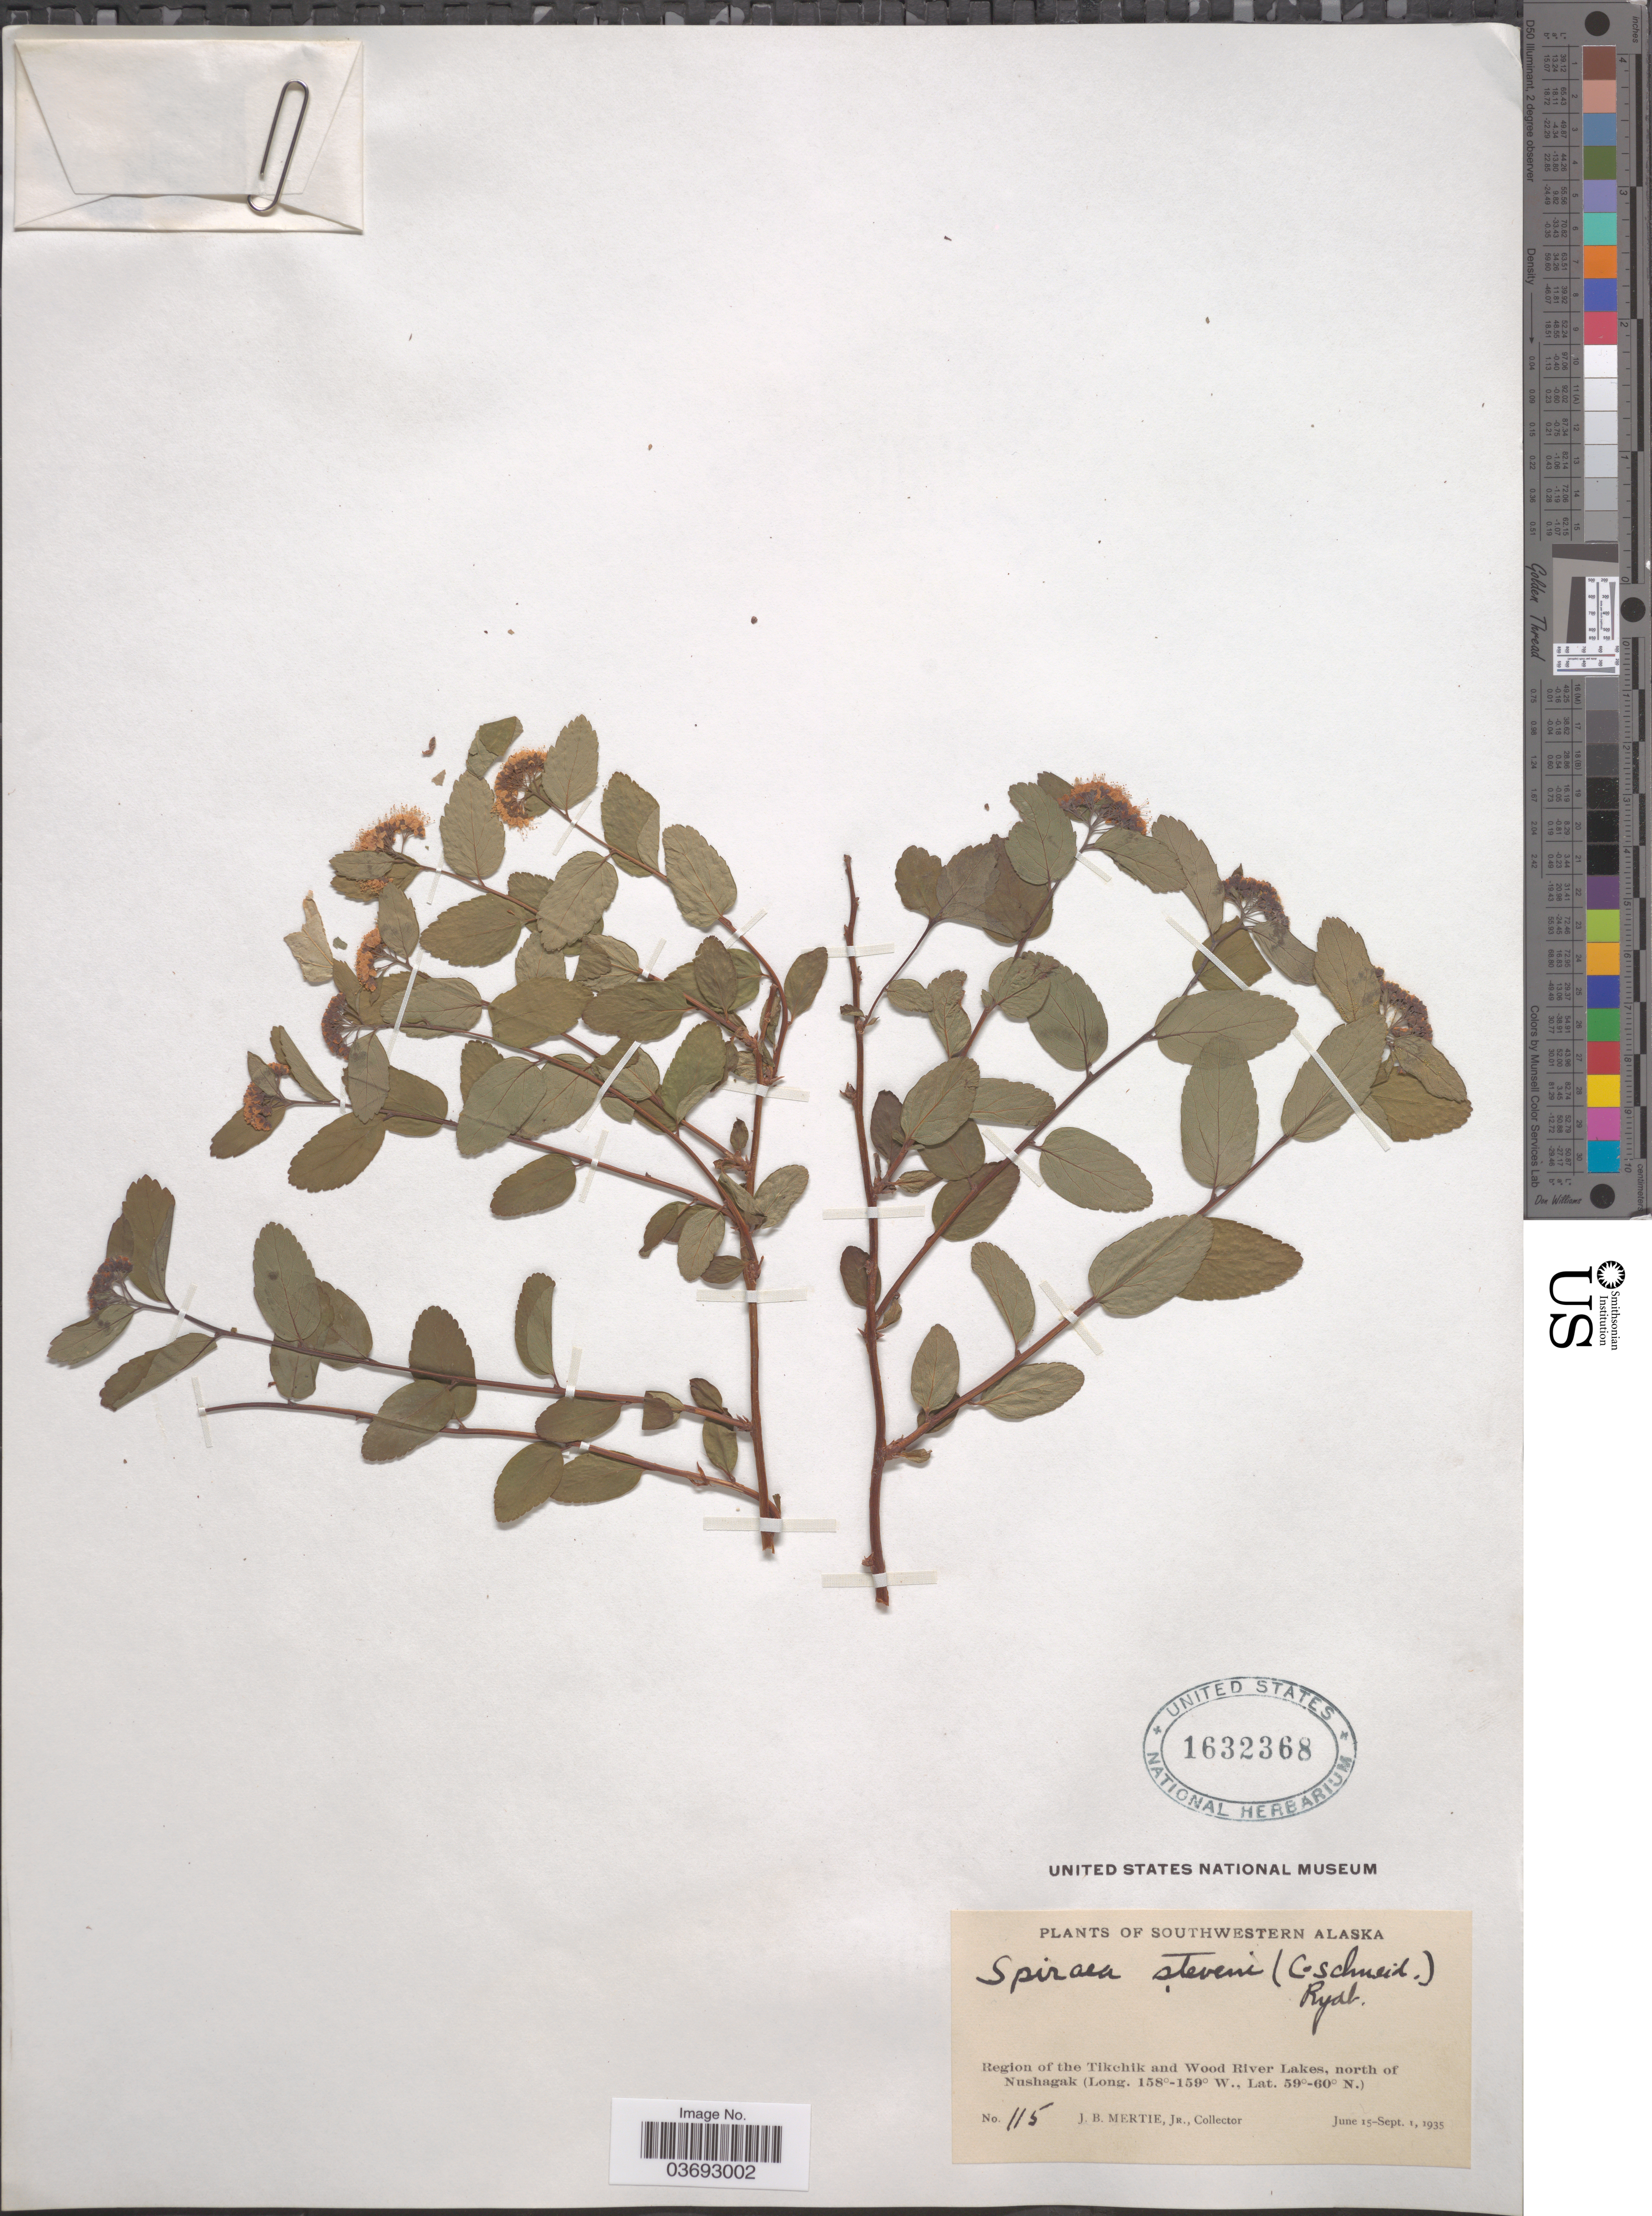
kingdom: Plantae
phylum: Tracheophyta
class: Magnoliopsida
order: Rosales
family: Rosaceae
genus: Spiraea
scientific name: Spiraea stevenii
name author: (C.K. Schneid.) Rydb.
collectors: J. Mertie Jr.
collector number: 115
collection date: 1935-06-15/1935-09-01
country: United States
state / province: Alaska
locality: Southwestern Alaska. Region of the Tikchik and Wood River Lakes, north of Nushagak.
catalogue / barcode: US 1632368